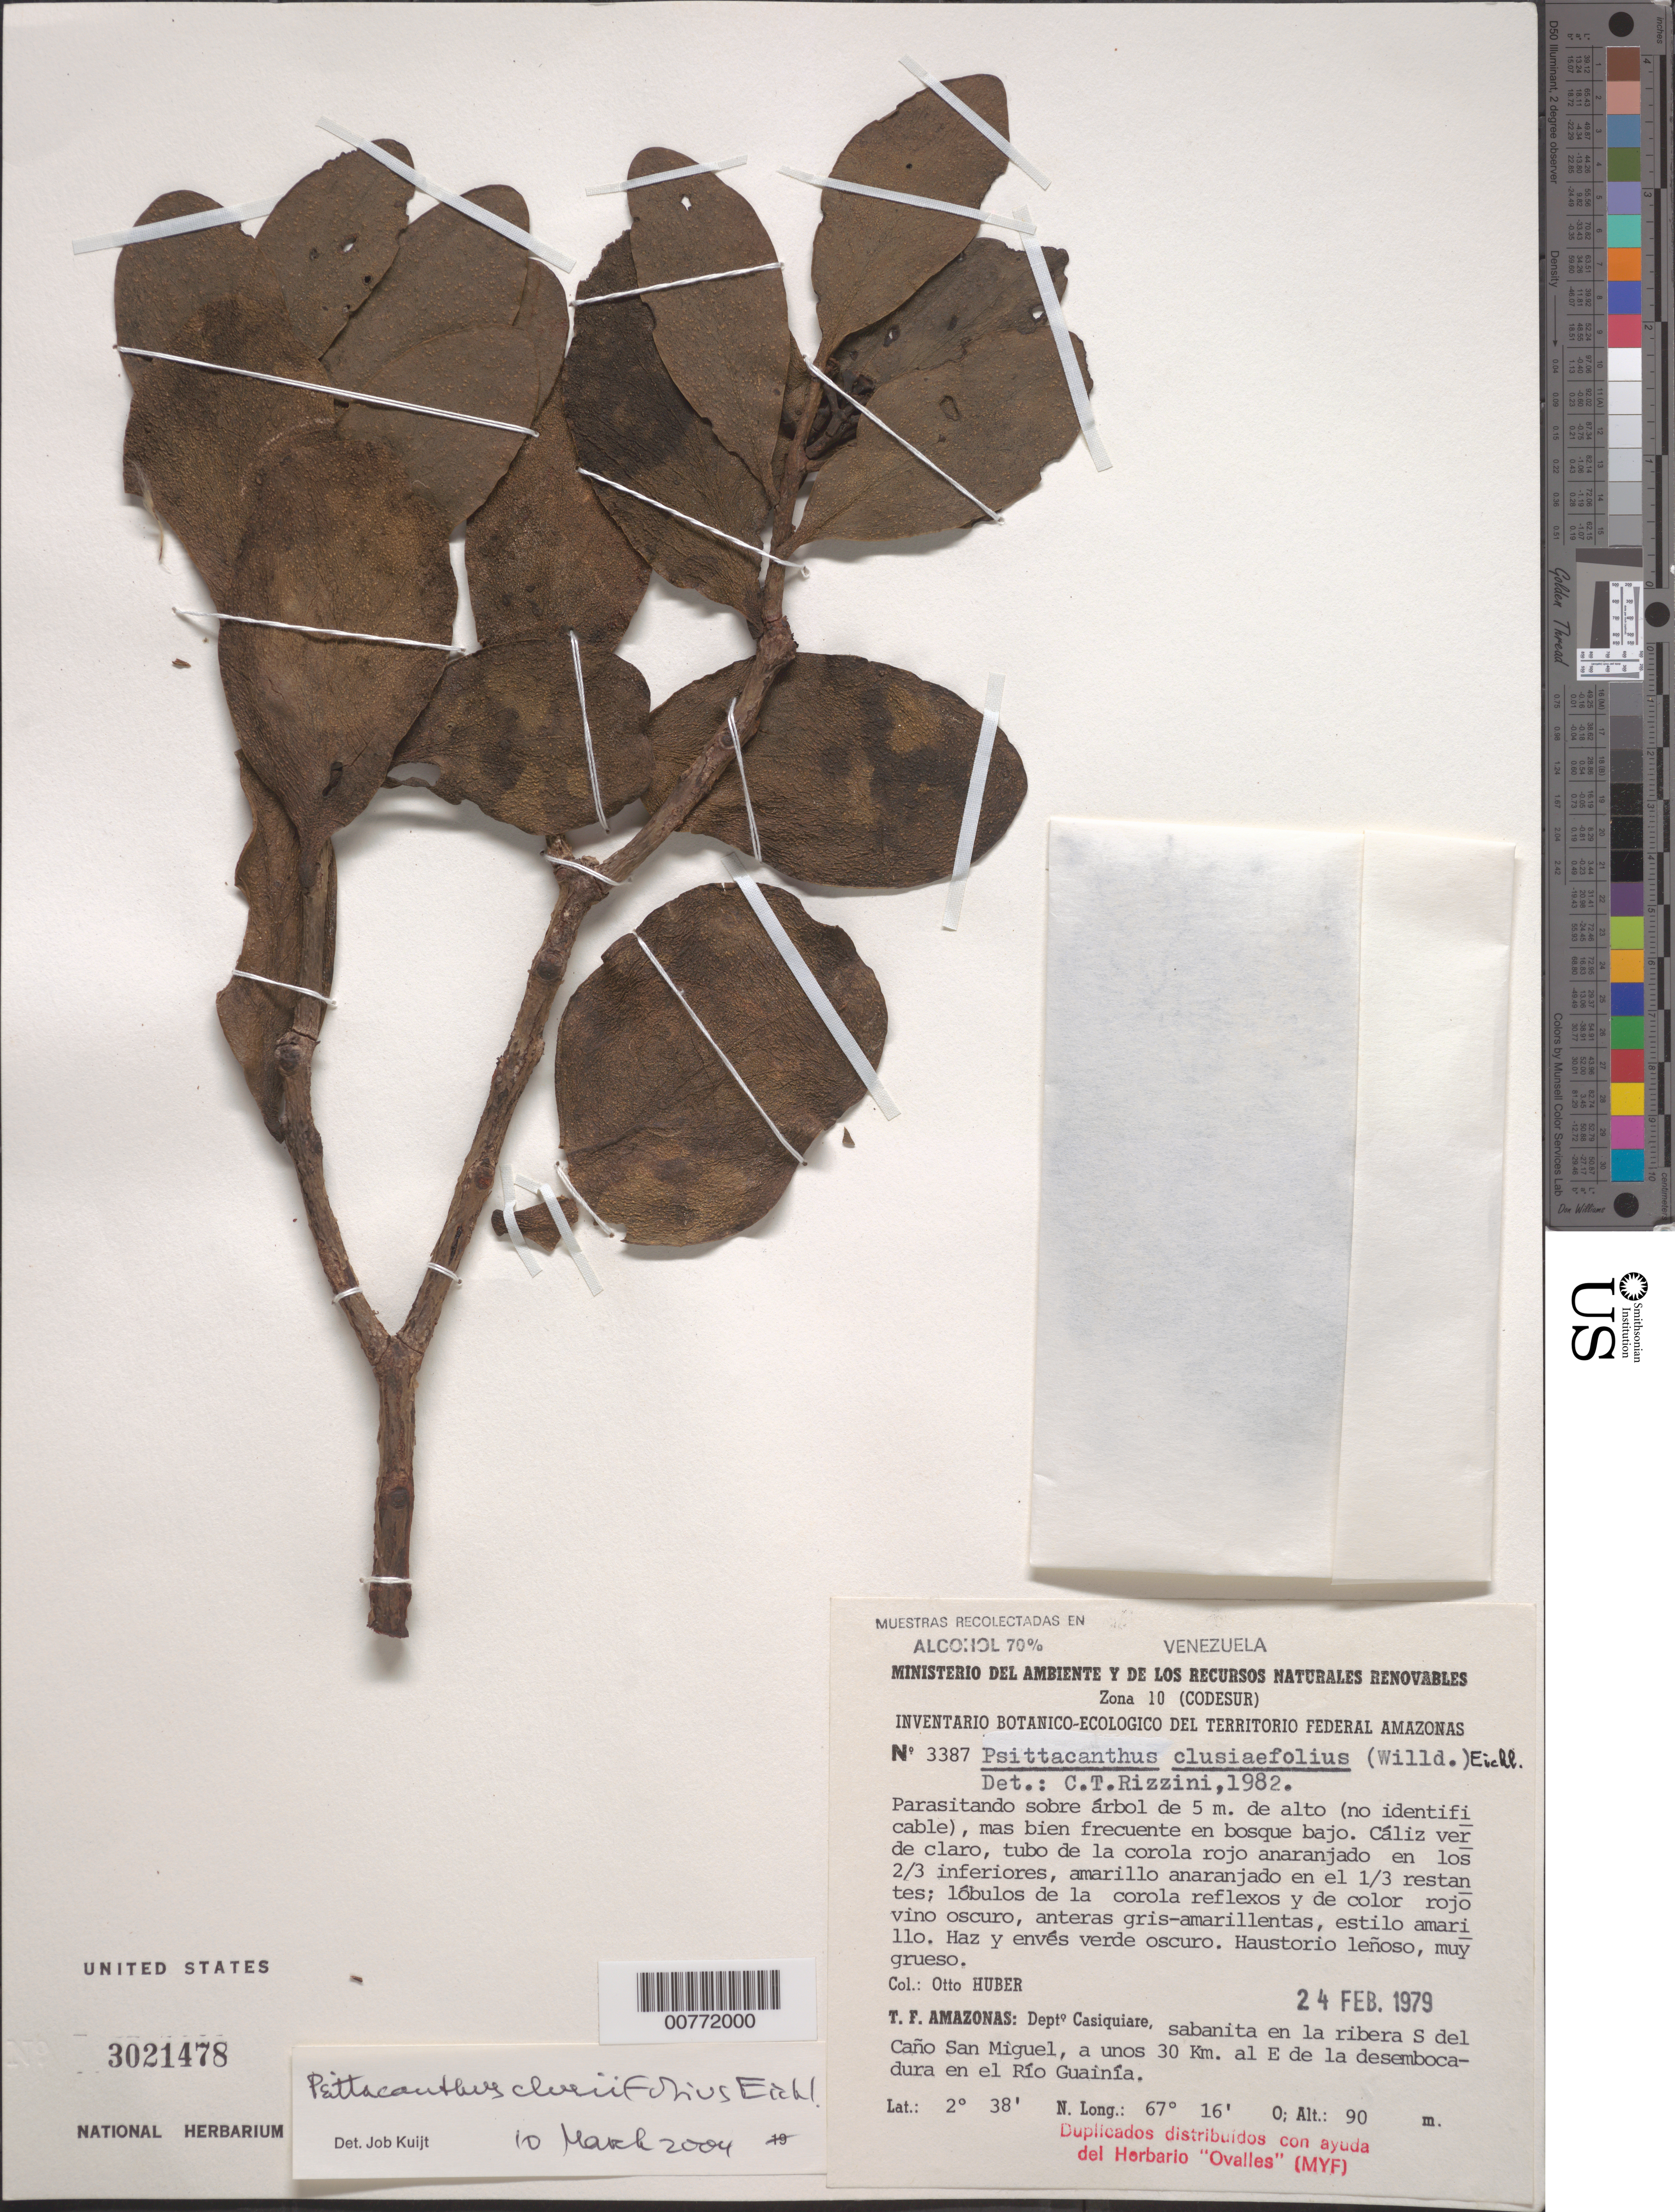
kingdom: Plantae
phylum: Tracheophyta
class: Magnoliopsida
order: Santalales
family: Loranthaceae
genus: Psittacanthus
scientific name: Psittacanthus clusiifolius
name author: Eichler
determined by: Kuijt, Job, (CANADA)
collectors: O. Huber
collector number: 3387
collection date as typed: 24-Feb-79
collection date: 1979-02-24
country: Venezuela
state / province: Amazonas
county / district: Maroa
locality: Cana San Miguel, al S, a unos 30 km al E de la desembocadura en el Río Guainia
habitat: Sabanita, en bosque bajo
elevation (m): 90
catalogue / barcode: US 3021478